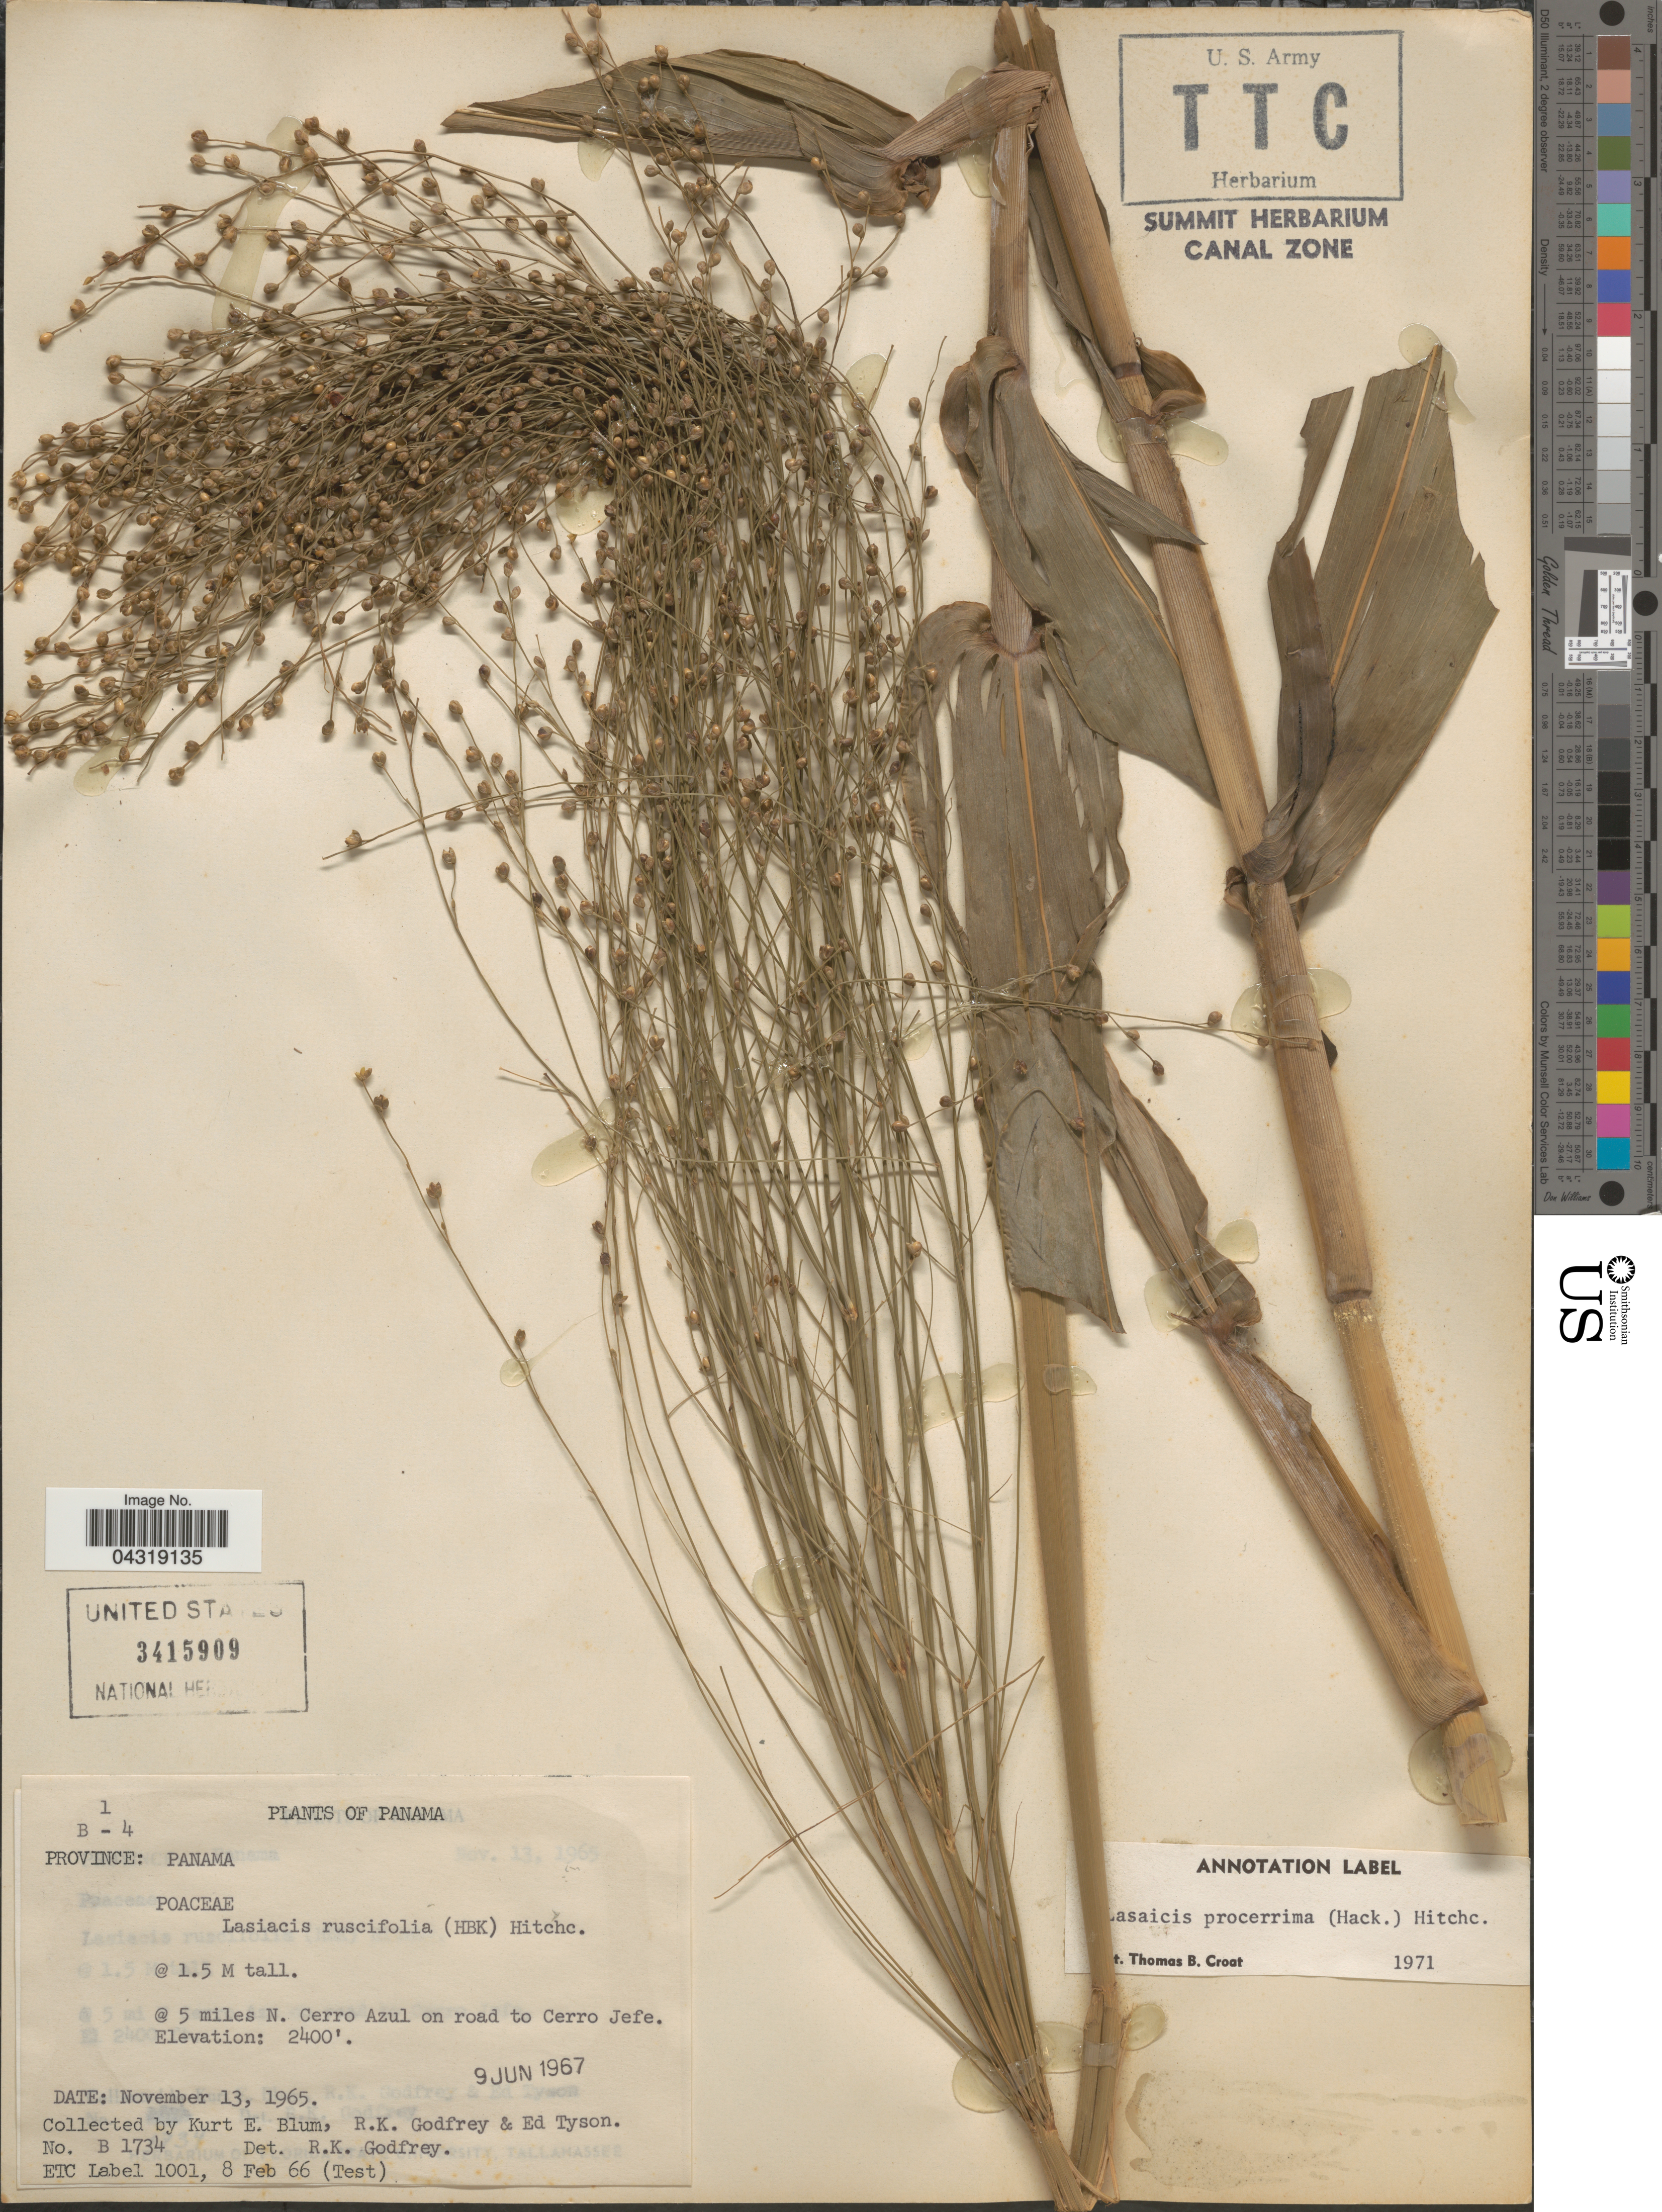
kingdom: Plantae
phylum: Tracheophyta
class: Liliopsida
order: Poales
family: Poaceae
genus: Lasiacis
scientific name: Lasiacis ruscifolia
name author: (Kunth) Hitchc.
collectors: K. E. Blum, R. K. Godfrey & E. Tyson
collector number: B1734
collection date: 1965-11-13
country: Panama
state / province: Panamá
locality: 5 miles N. Cerro Azul on road to Cerro Jefe.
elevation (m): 732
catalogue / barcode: US 3415909